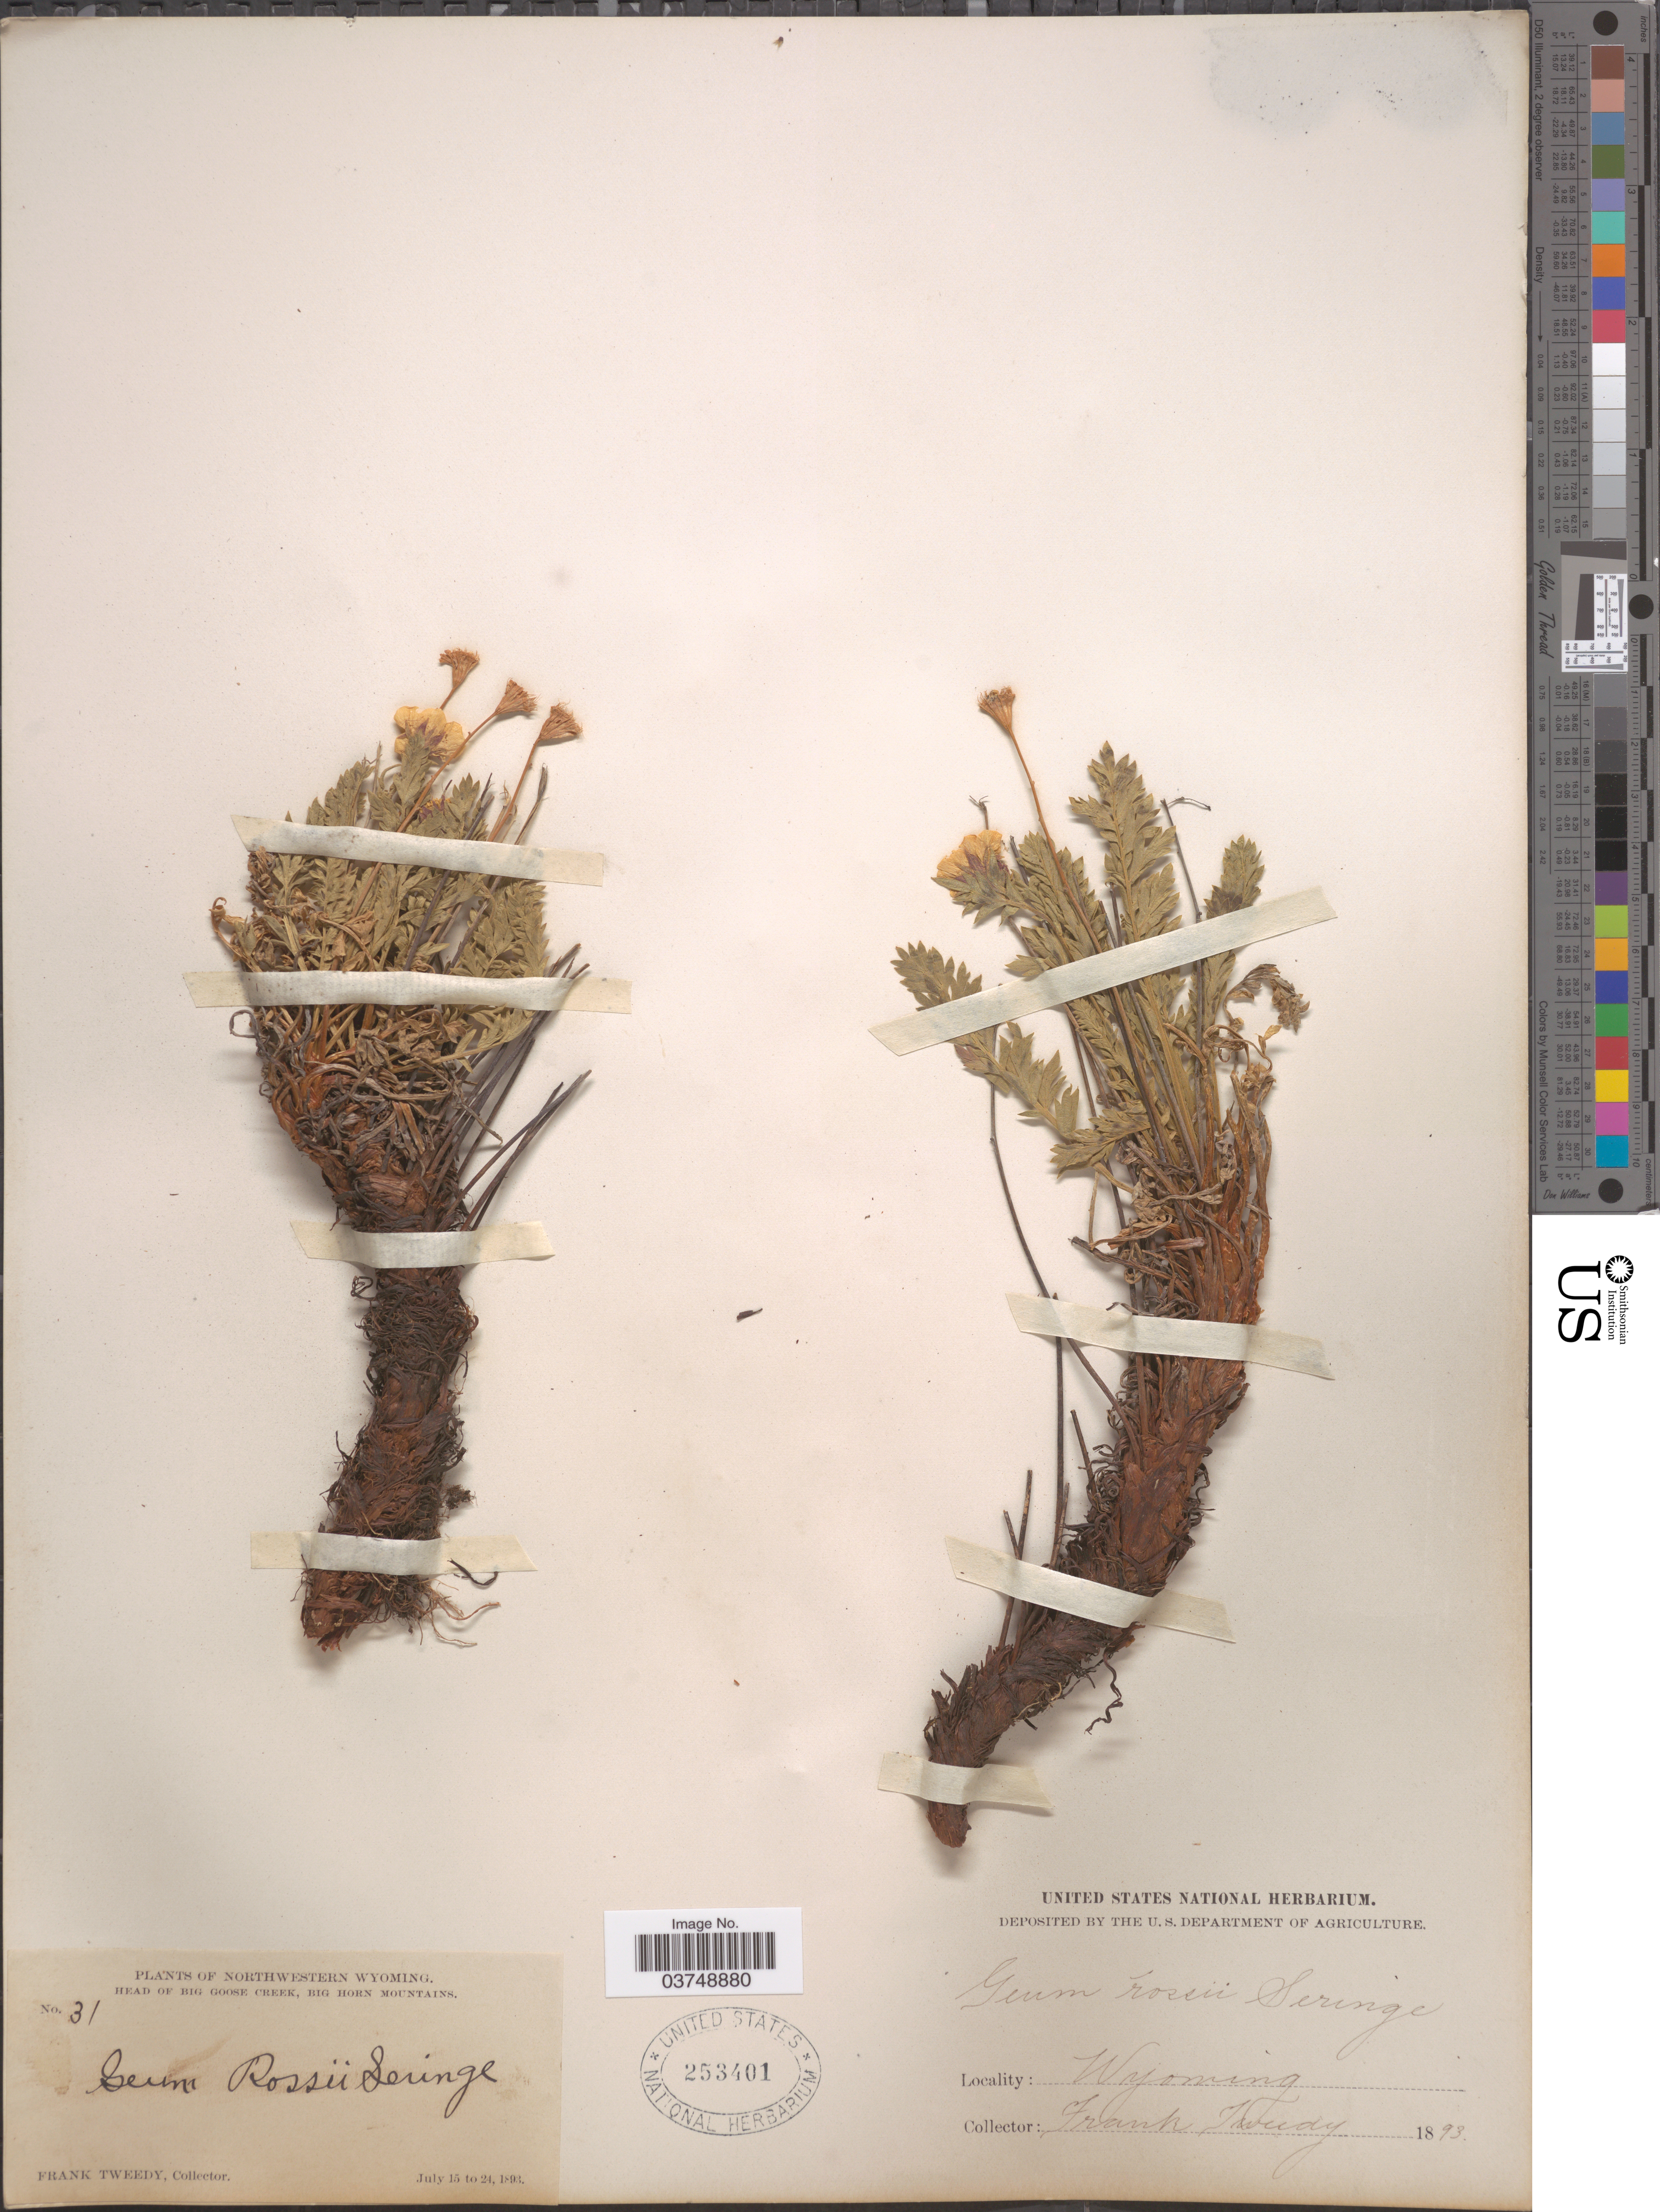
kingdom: Plantae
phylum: Tracheophyta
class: Magnoliopsida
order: Rosales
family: Rosaceae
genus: Geum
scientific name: Geum rossii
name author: (R. Br.) Ser.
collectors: F. Tweedy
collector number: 31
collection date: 1893-07-15/1893-07-24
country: United States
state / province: Wyoming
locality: Northwestern Wyoming. Head of Big Goose Creek, Big Horn Mountains.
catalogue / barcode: US 253401